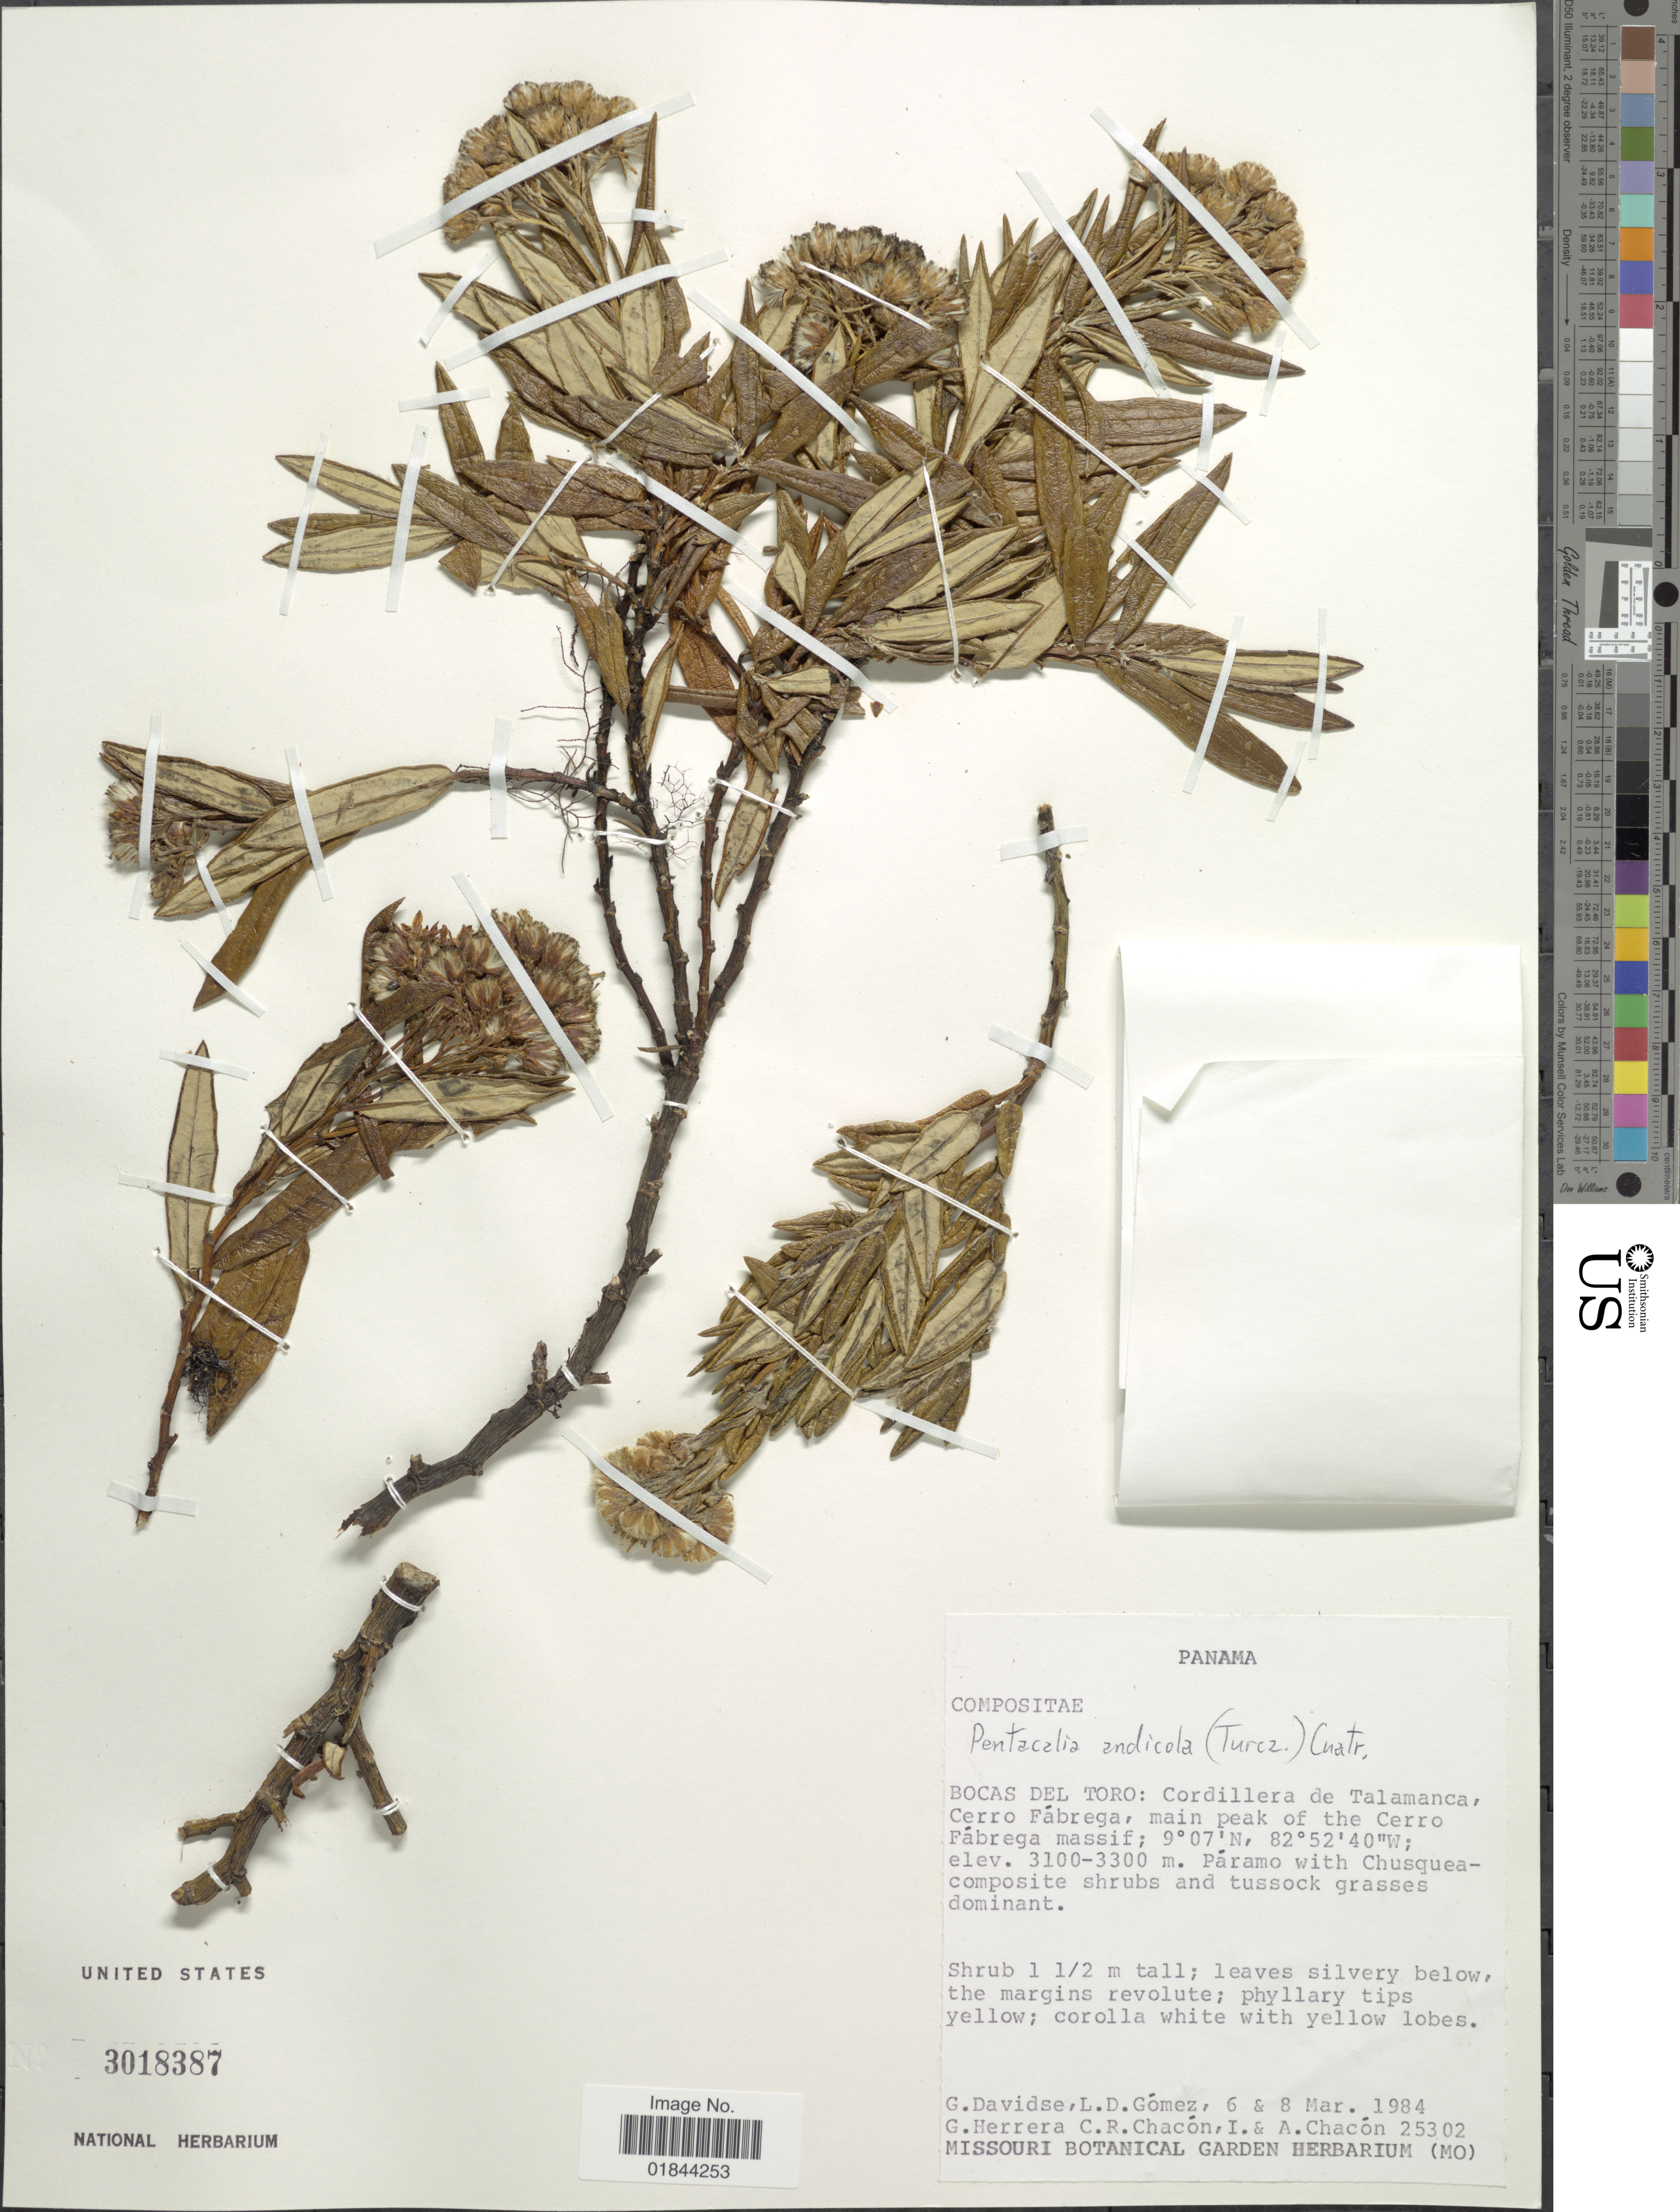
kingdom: Plantae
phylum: Tracheophyta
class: Magnoliopsida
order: Asterales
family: Asteraceae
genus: Pentacalia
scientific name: Pentacalia andicola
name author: (Turcz.) Cuatrec.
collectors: G. Davidse, L. Gomez, G. Herrera, C. Chacon & et al.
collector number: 25302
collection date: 1984-03-06/1984-03-08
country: Panama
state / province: Bocas del Toro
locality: Cordillera de Talamanca, Cerro Fabrega, main peak of the Cerro Fabrega massif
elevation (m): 3100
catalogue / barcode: US 3018387